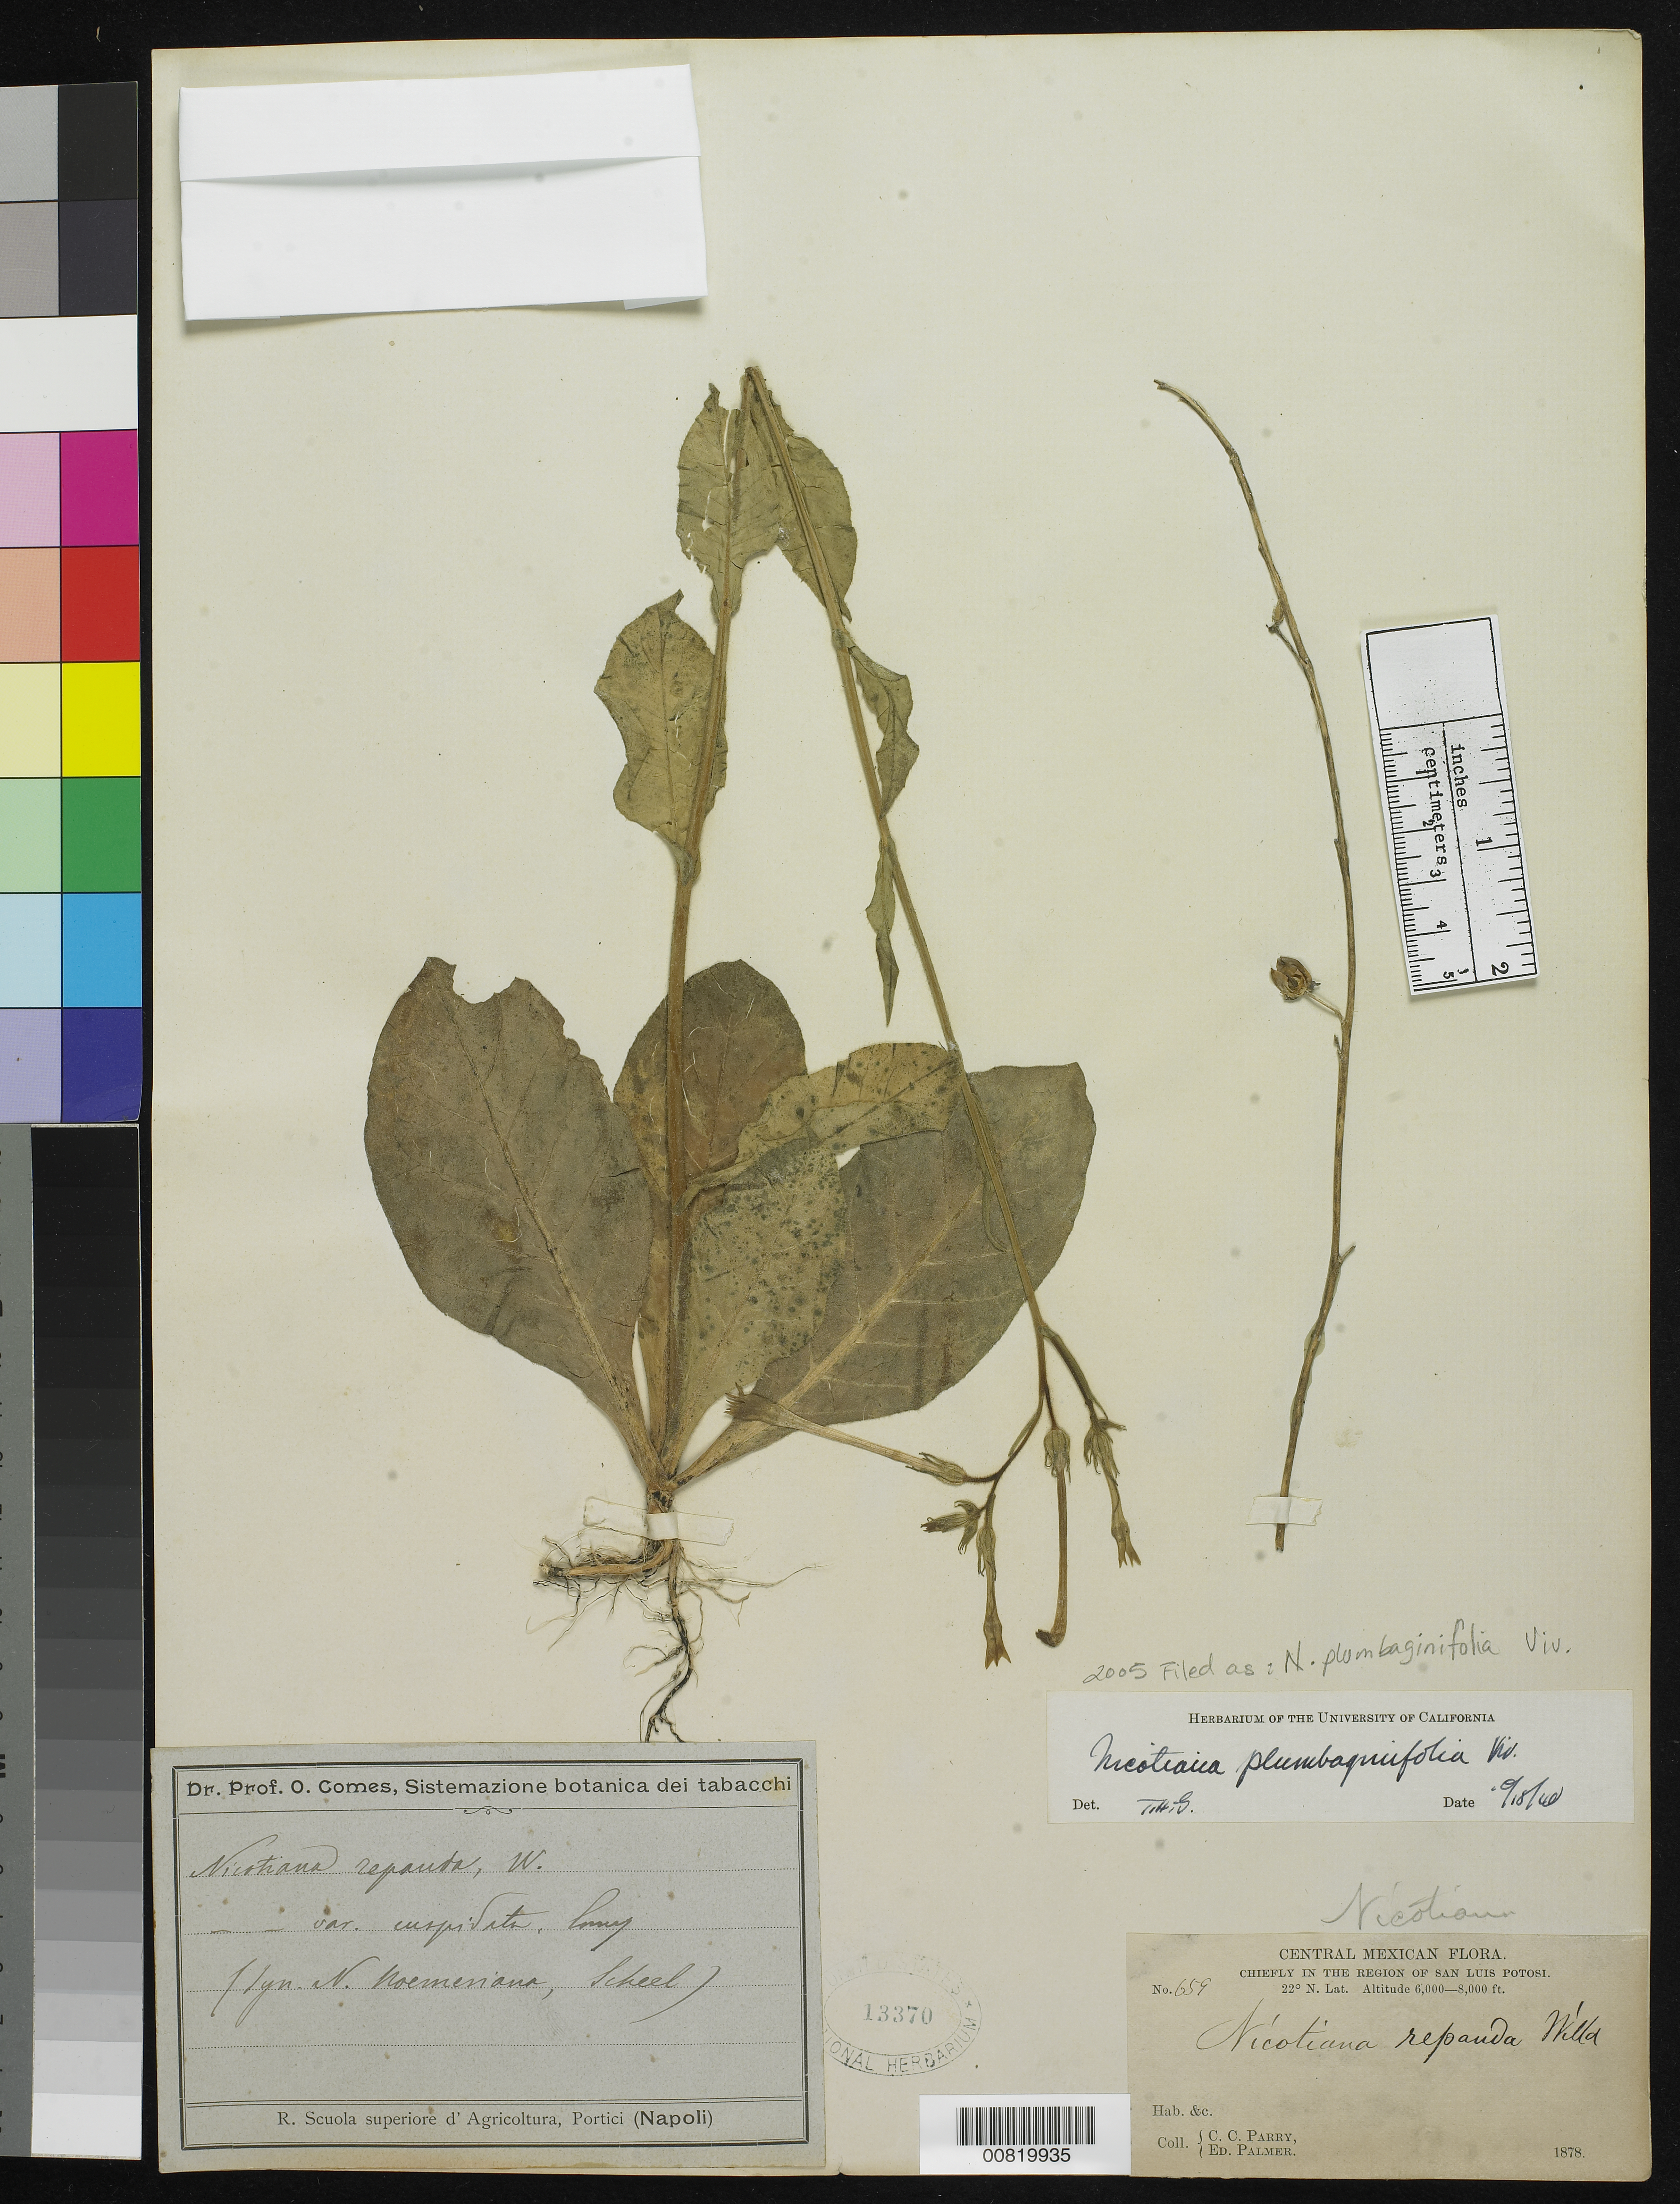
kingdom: Plantae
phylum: Tracheophyta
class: Magnoliopsida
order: Solanales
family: Solanaceae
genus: Nicotiana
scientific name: Nicotiana plumbaginifolia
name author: Viv.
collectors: C. C. Parry & E. Palmer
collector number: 659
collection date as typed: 1878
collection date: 1878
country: Mexico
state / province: San Luis Potosí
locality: Chiefly in the region of San Luis Potosí.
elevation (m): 1829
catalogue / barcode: US 13370